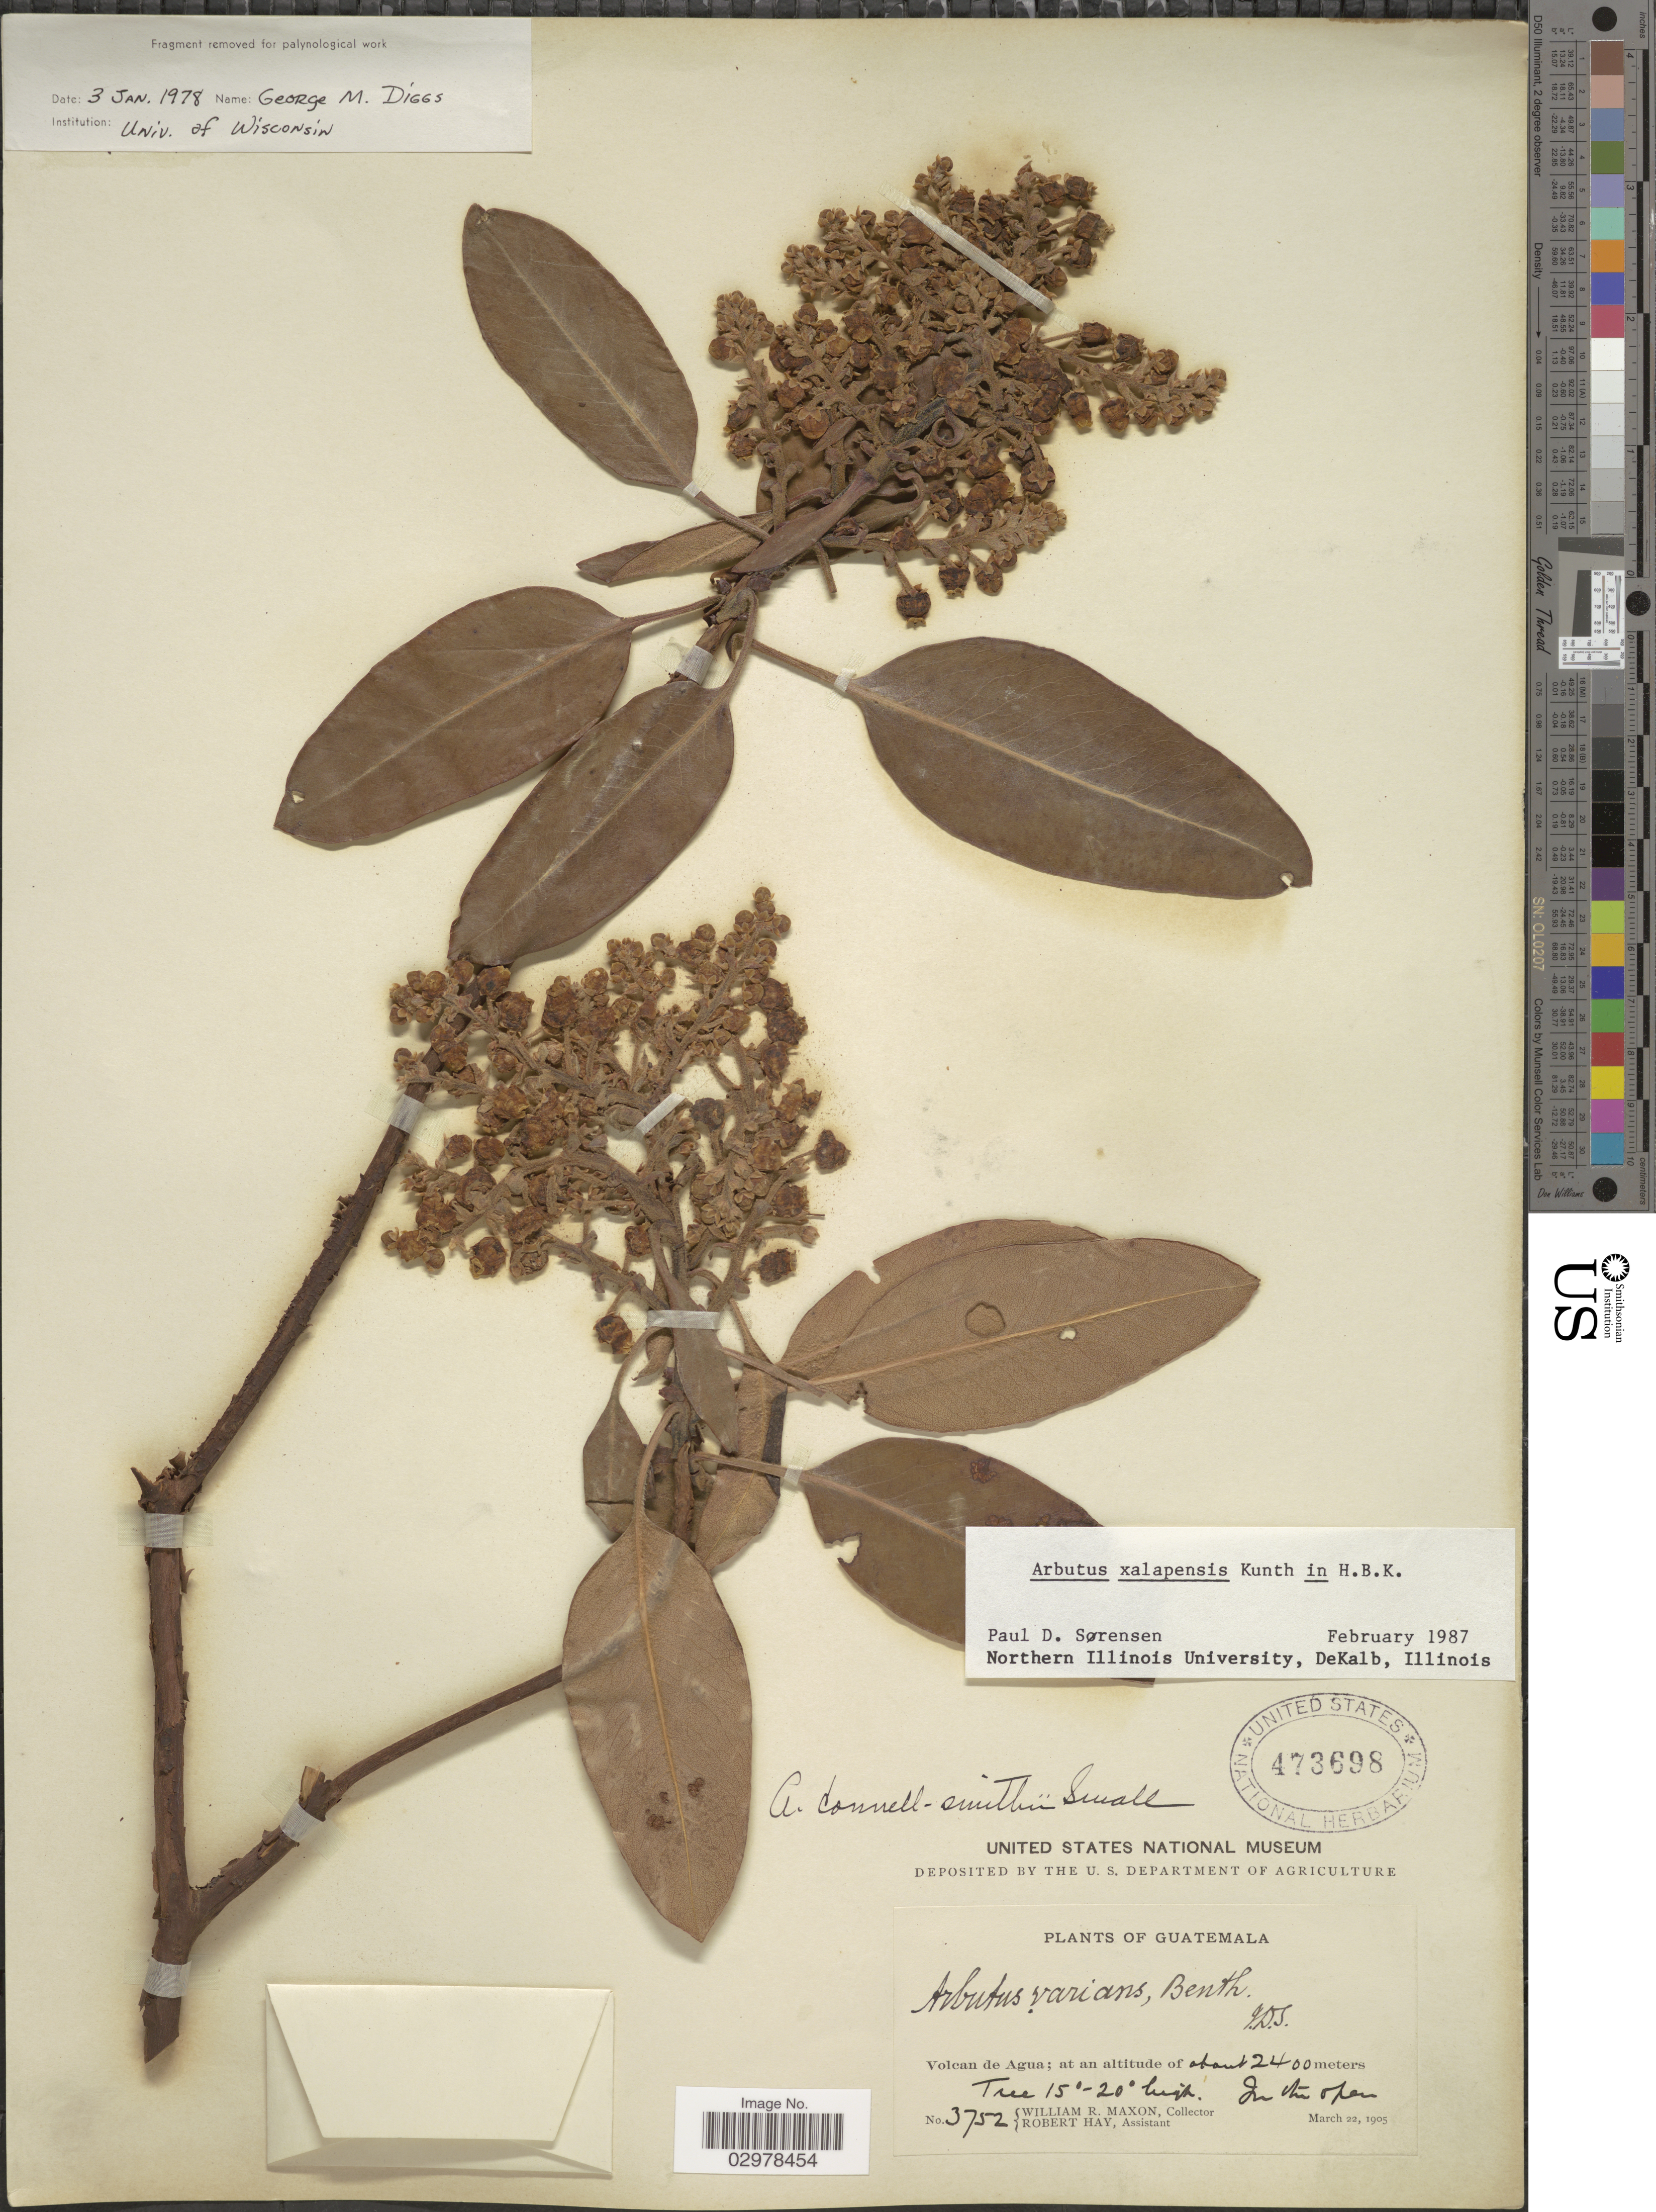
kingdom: Plantae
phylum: Tracheophyta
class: Magnoliopsida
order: Ericales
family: Ericaceae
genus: Arbutus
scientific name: Arbutus xalapensis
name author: Kunth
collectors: W. R. Maxon & R. Hay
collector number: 3752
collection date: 1905-03-22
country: Guatemala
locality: Volcan de Agua.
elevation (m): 2400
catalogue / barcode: US 473698